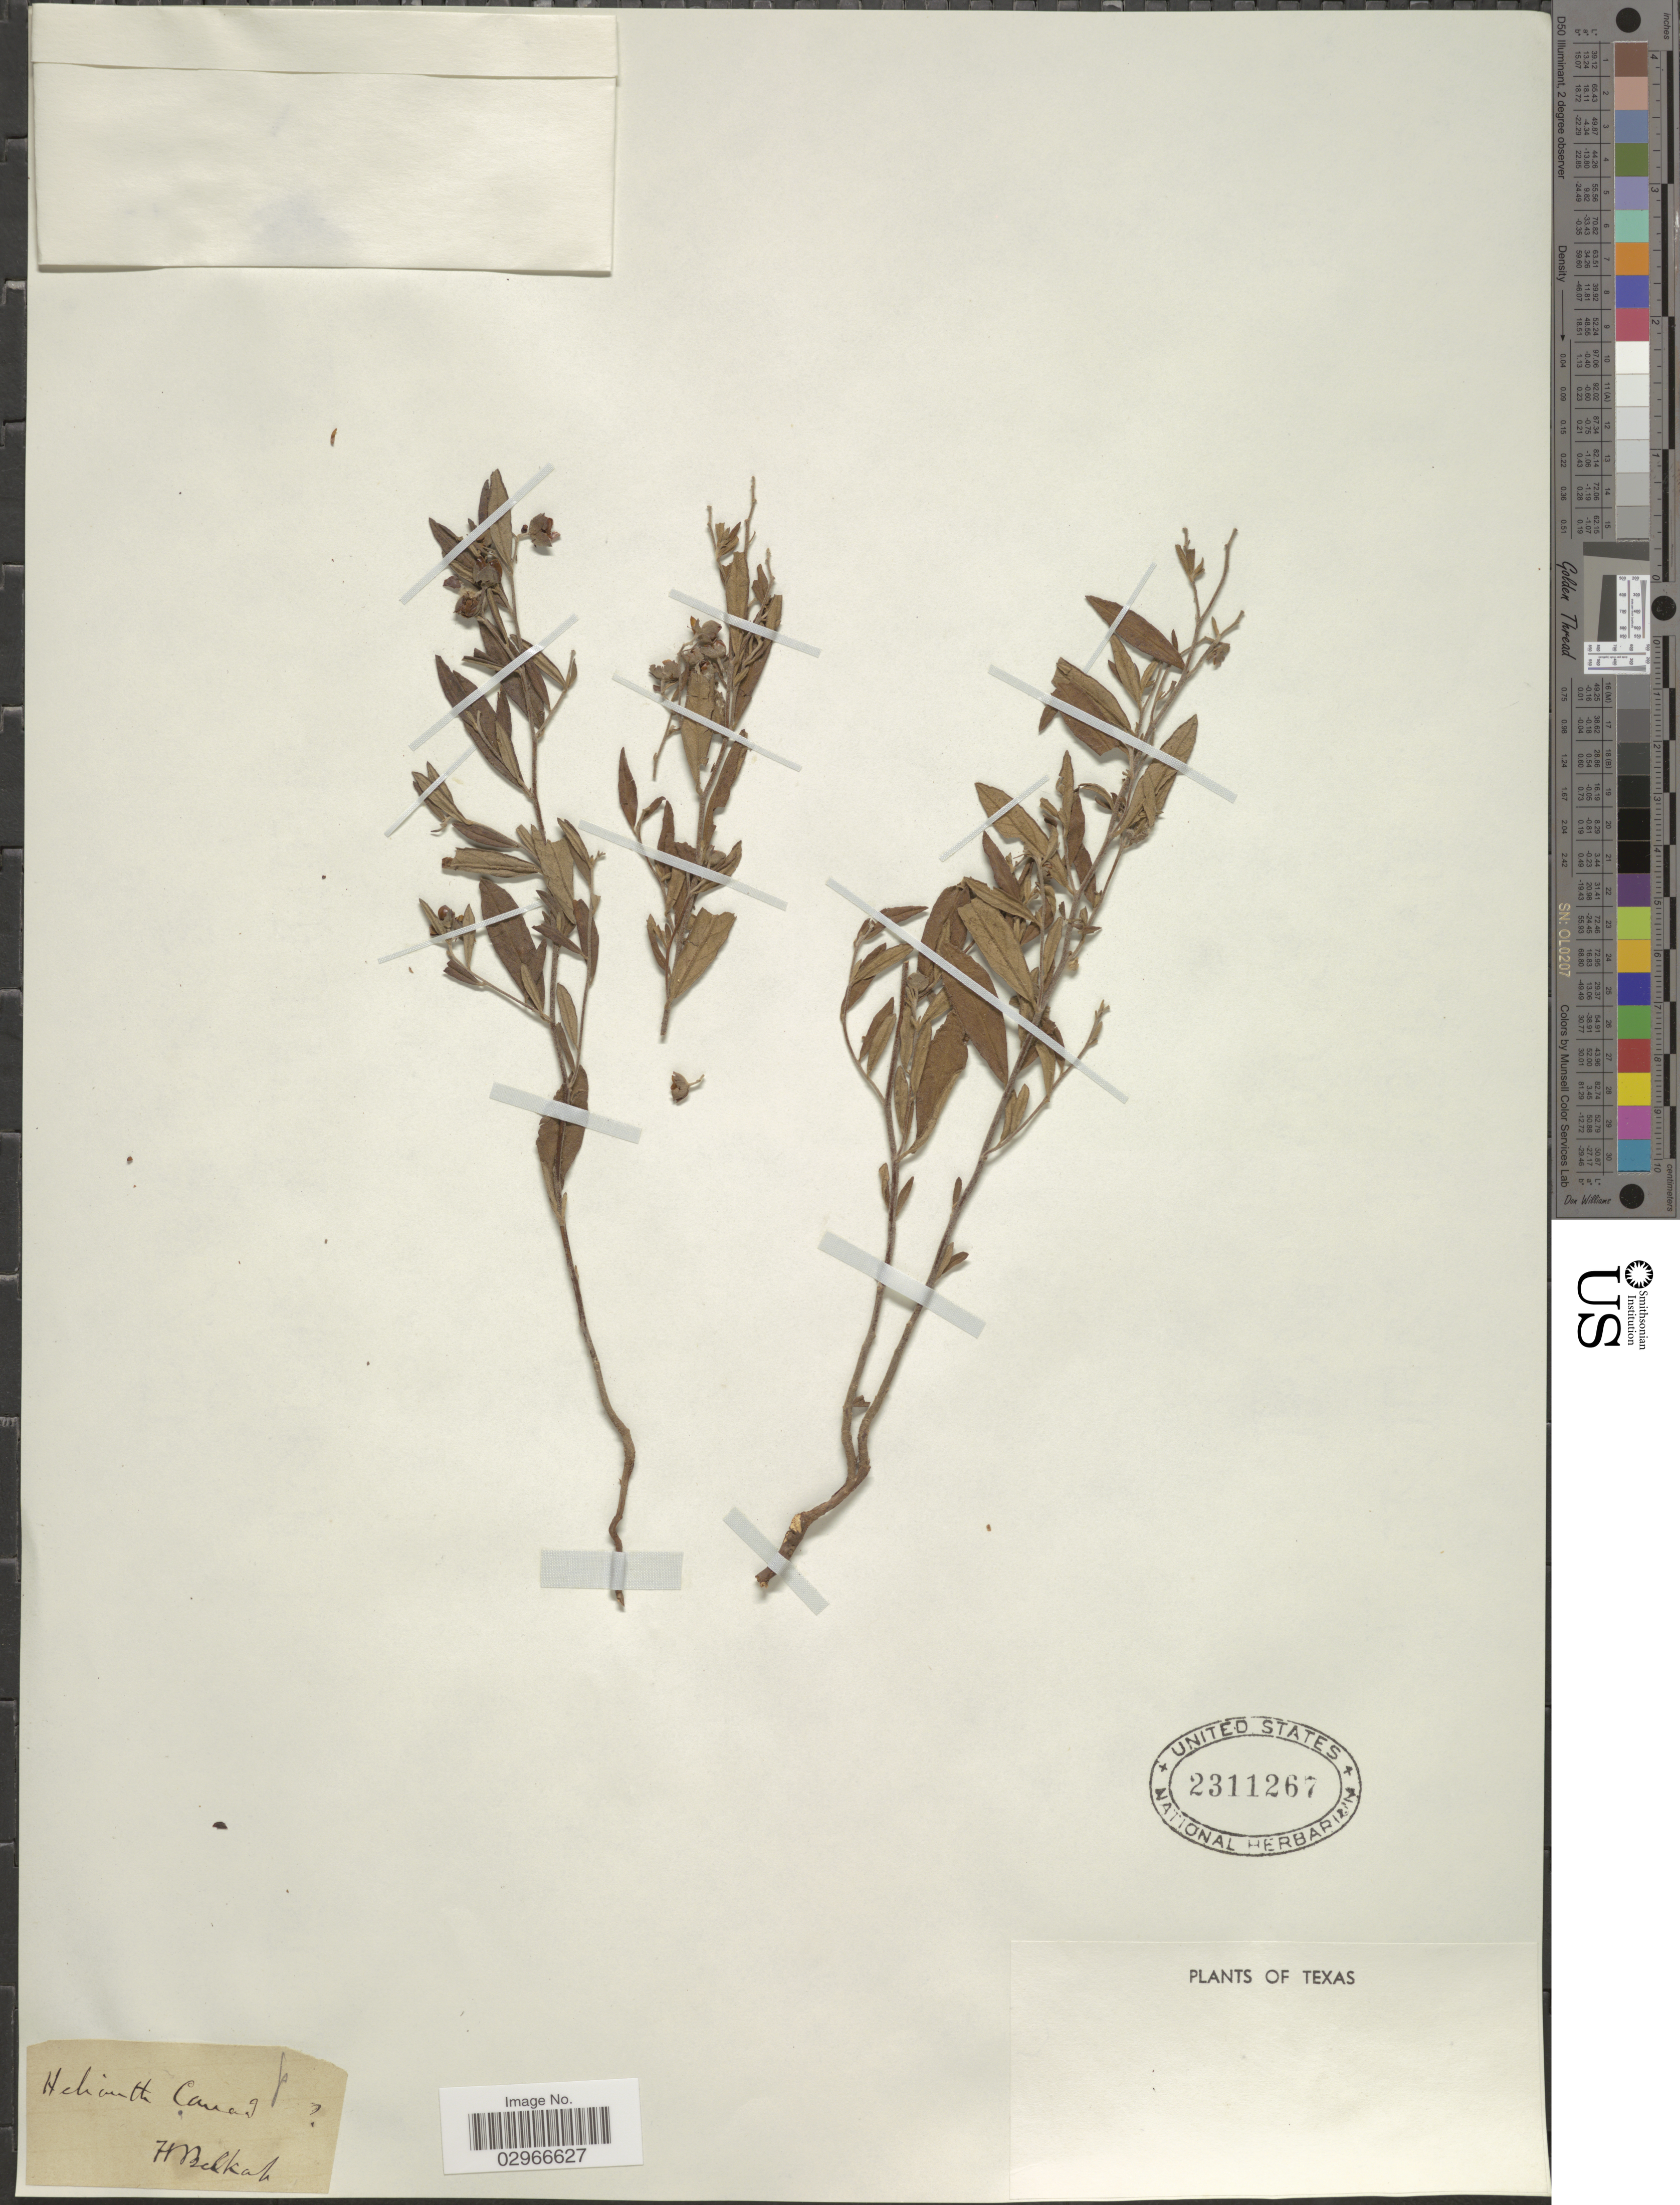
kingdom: Plantae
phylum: Tracheophyta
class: Magnoliopsida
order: Malvales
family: Cistaceae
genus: Helianthemum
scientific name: Helianthemum canadense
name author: (L.) Michx.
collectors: H. Belkab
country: United States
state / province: Texas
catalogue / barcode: US 2311267